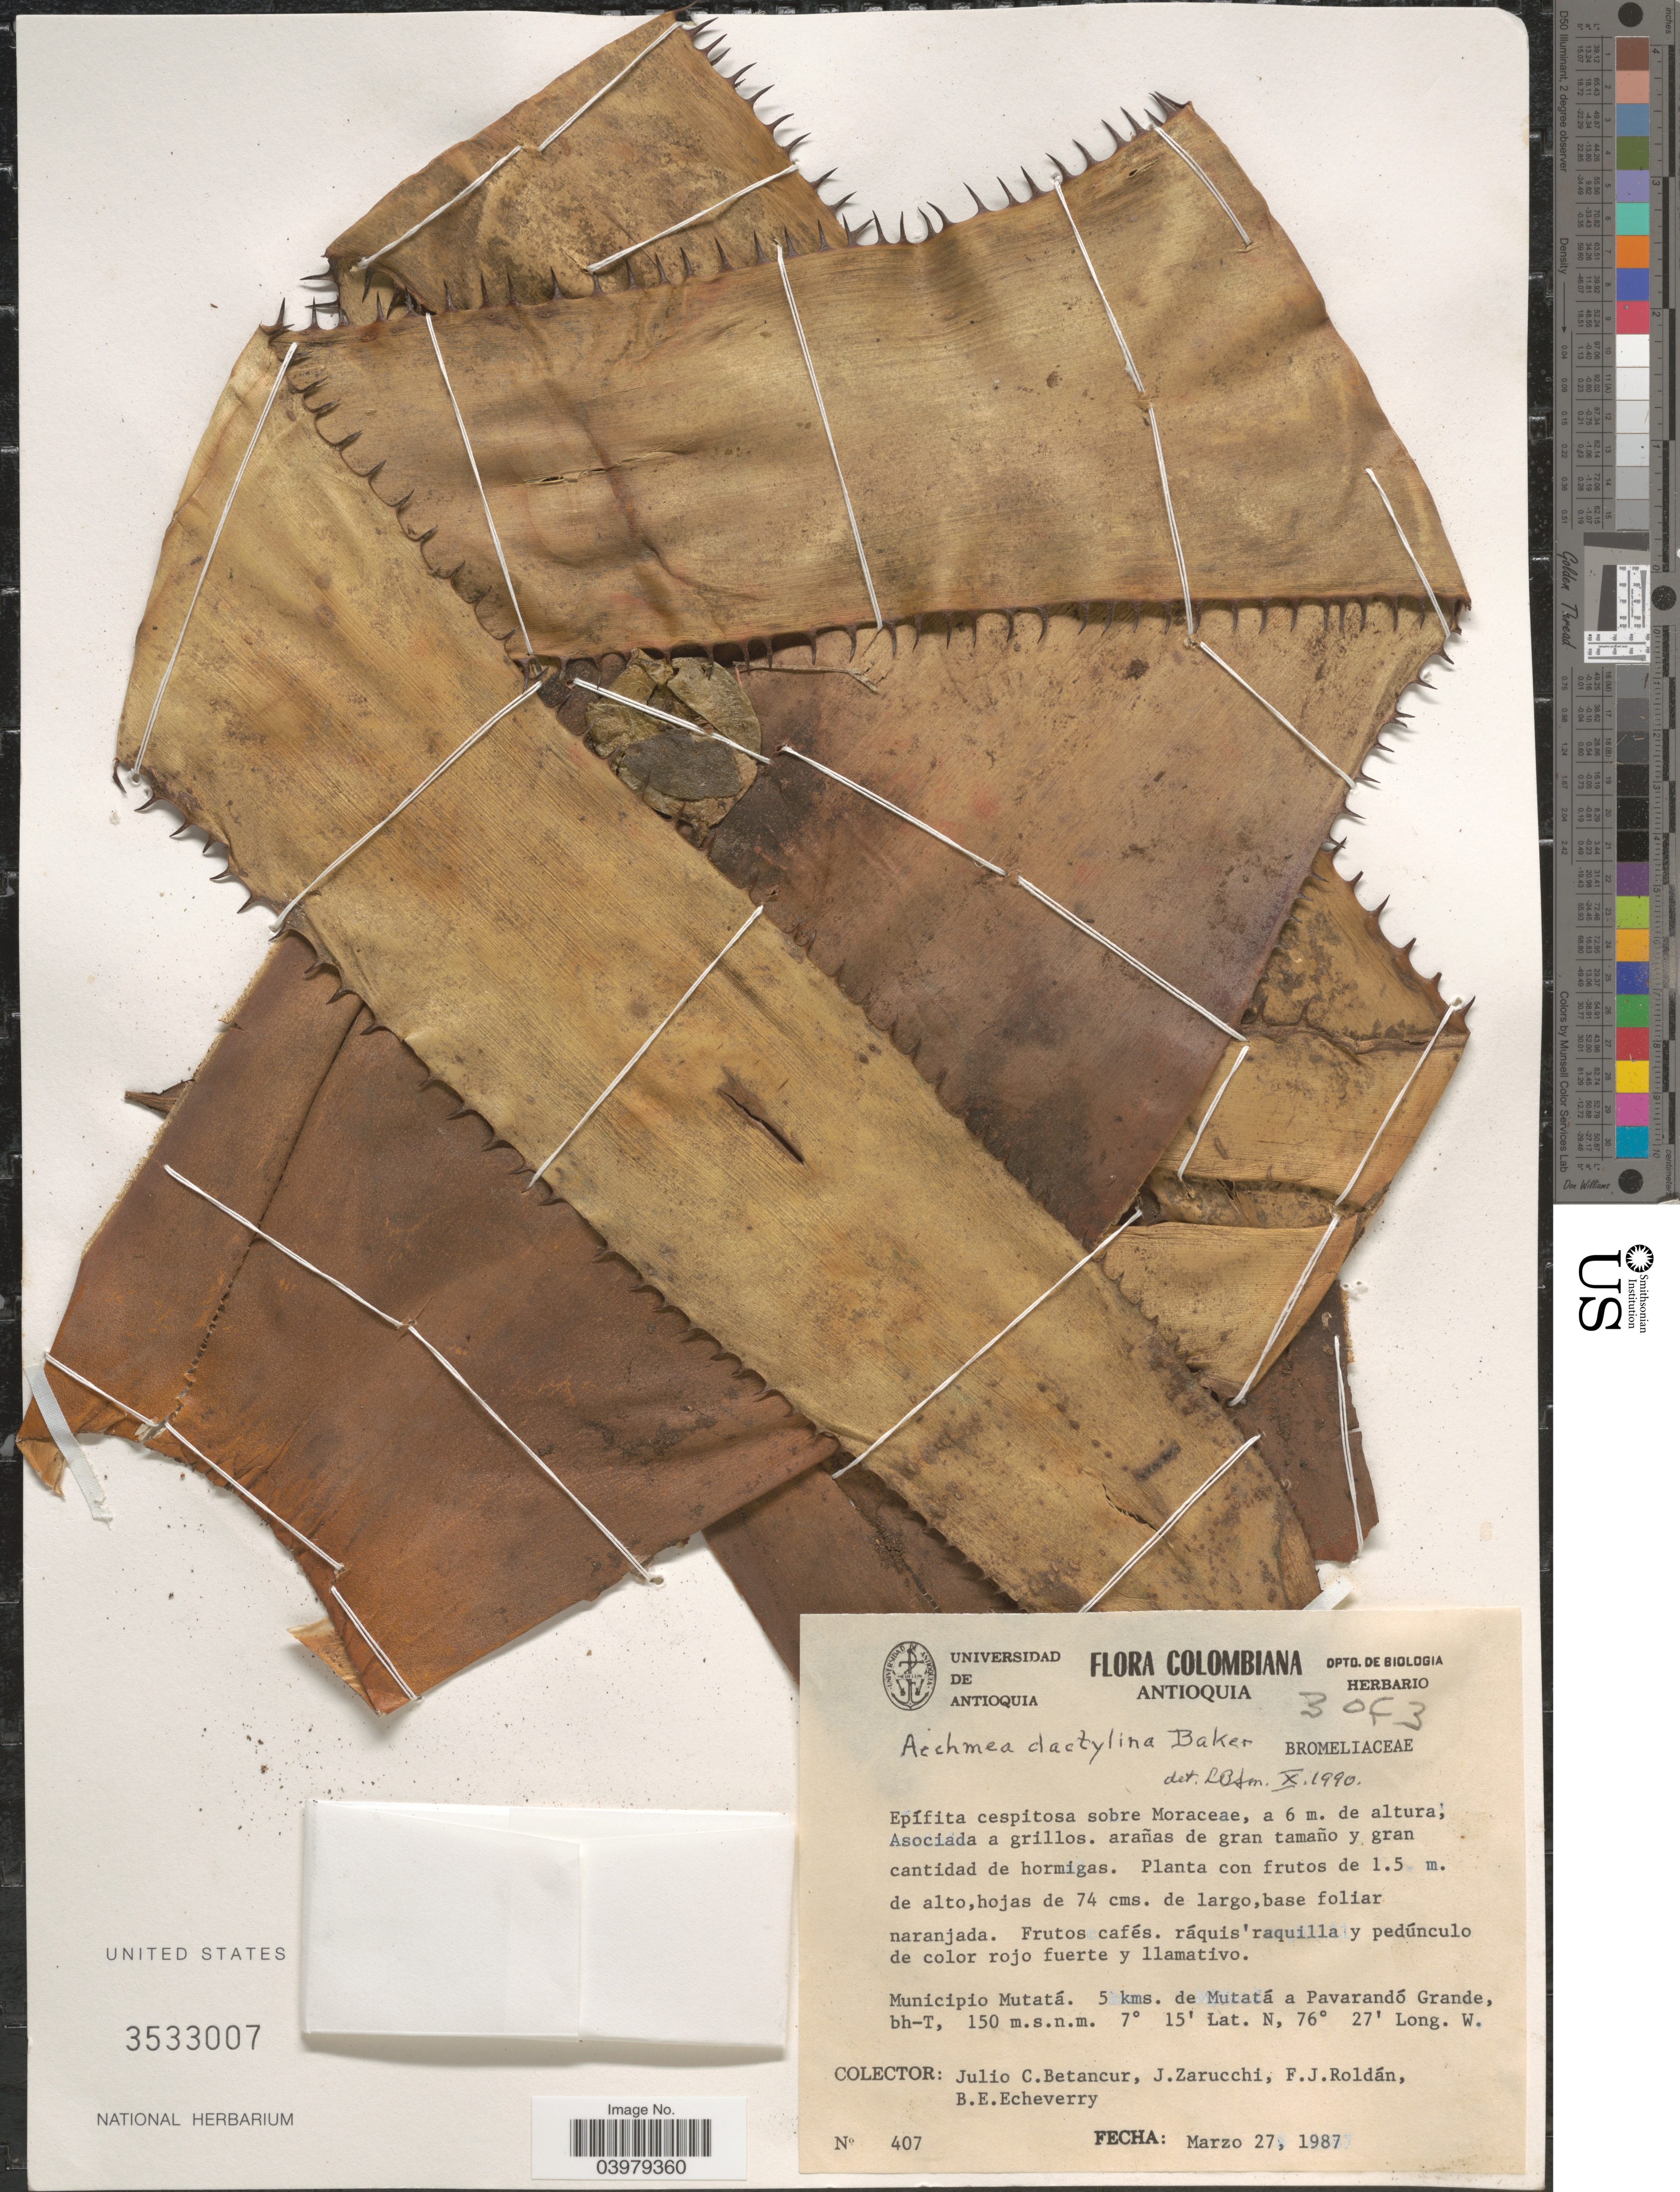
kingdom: Plantae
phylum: Tracheophyta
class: Liliopsida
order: Poales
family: Bromeliaceae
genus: Aechmea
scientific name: Aechmea dactylina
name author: Baker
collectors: J. C. Betancur, J. L. Zarucchi, F. J. Roldán & B. Echeverry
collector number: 407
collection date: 1987-03-27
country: Colombia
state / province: Antioquia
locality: Municipio Mutatá. 5 kms. de Mutatá a Pavarandó Grande.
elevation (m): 150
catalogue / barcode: US 3533007